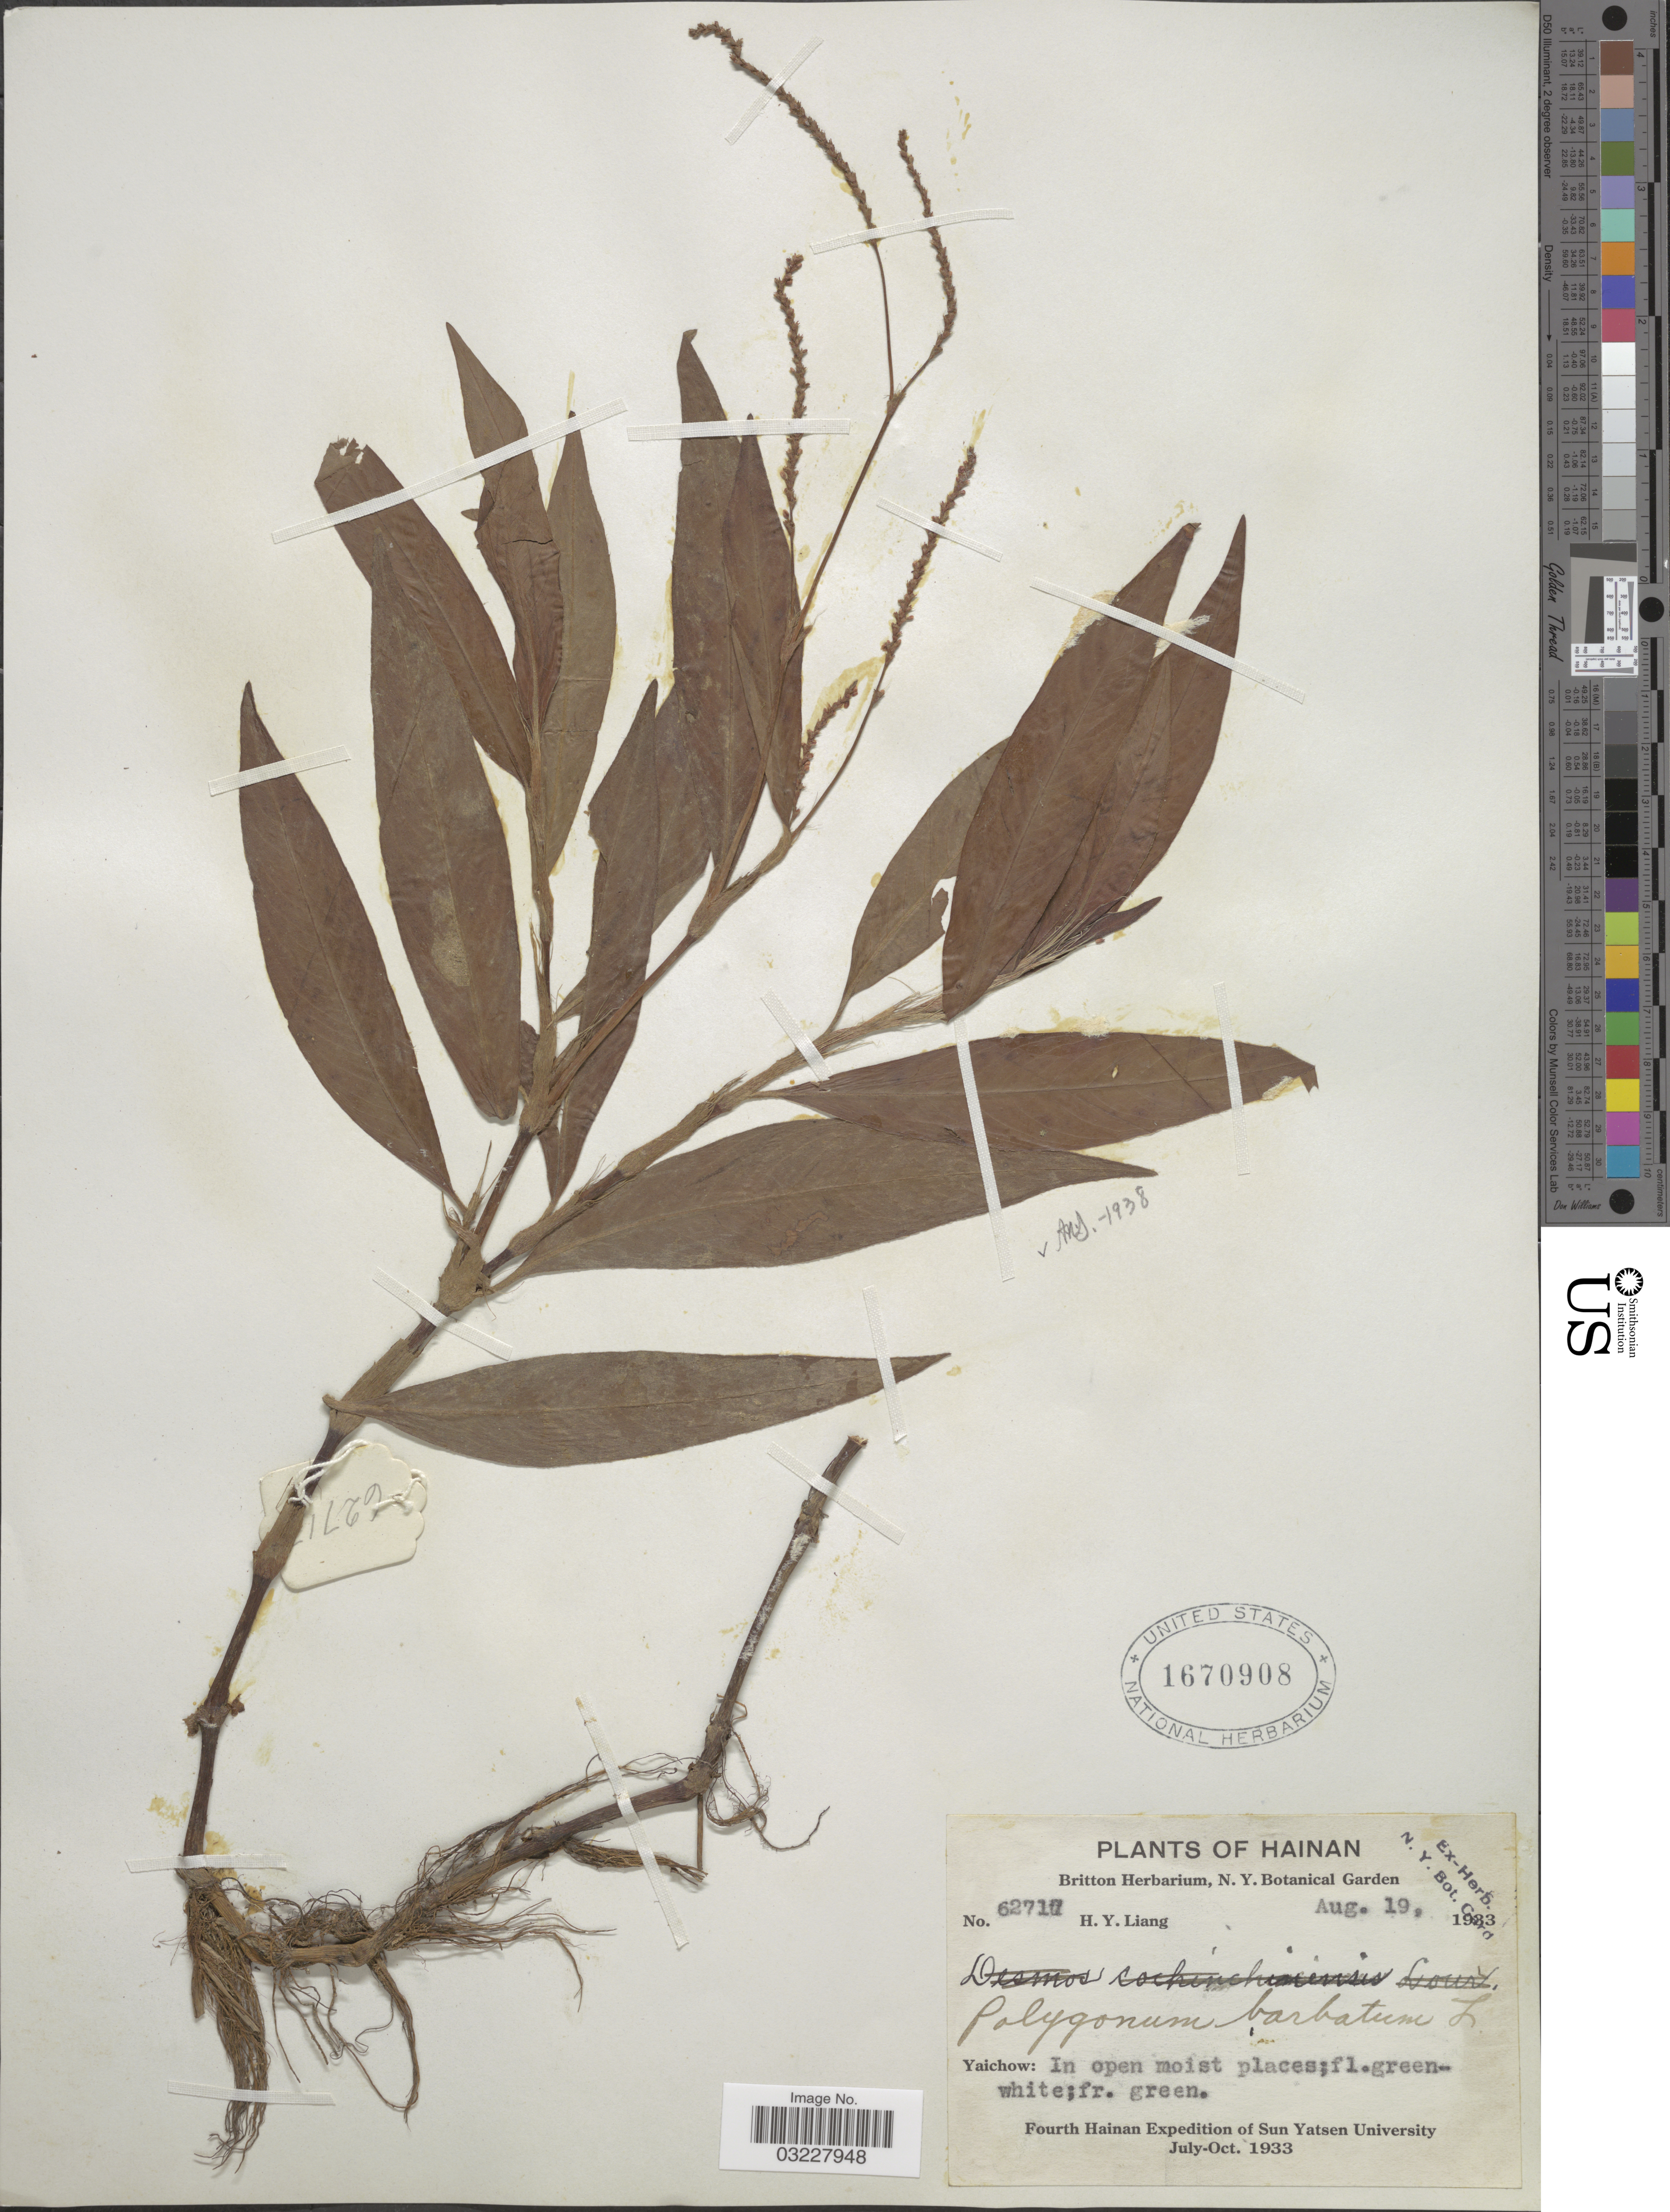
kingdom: Plantae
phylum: Tracheophyta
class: Magnoliopsida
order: Caryophyllales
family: Polygonaceae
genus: Polygonum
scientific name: Polygonum barbatum var. barbatum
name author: L.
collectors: H. Y. Liang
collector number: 62717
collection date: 1933-08-19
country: China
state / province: Hainan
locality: Yaichow.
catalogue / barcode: US 1670908